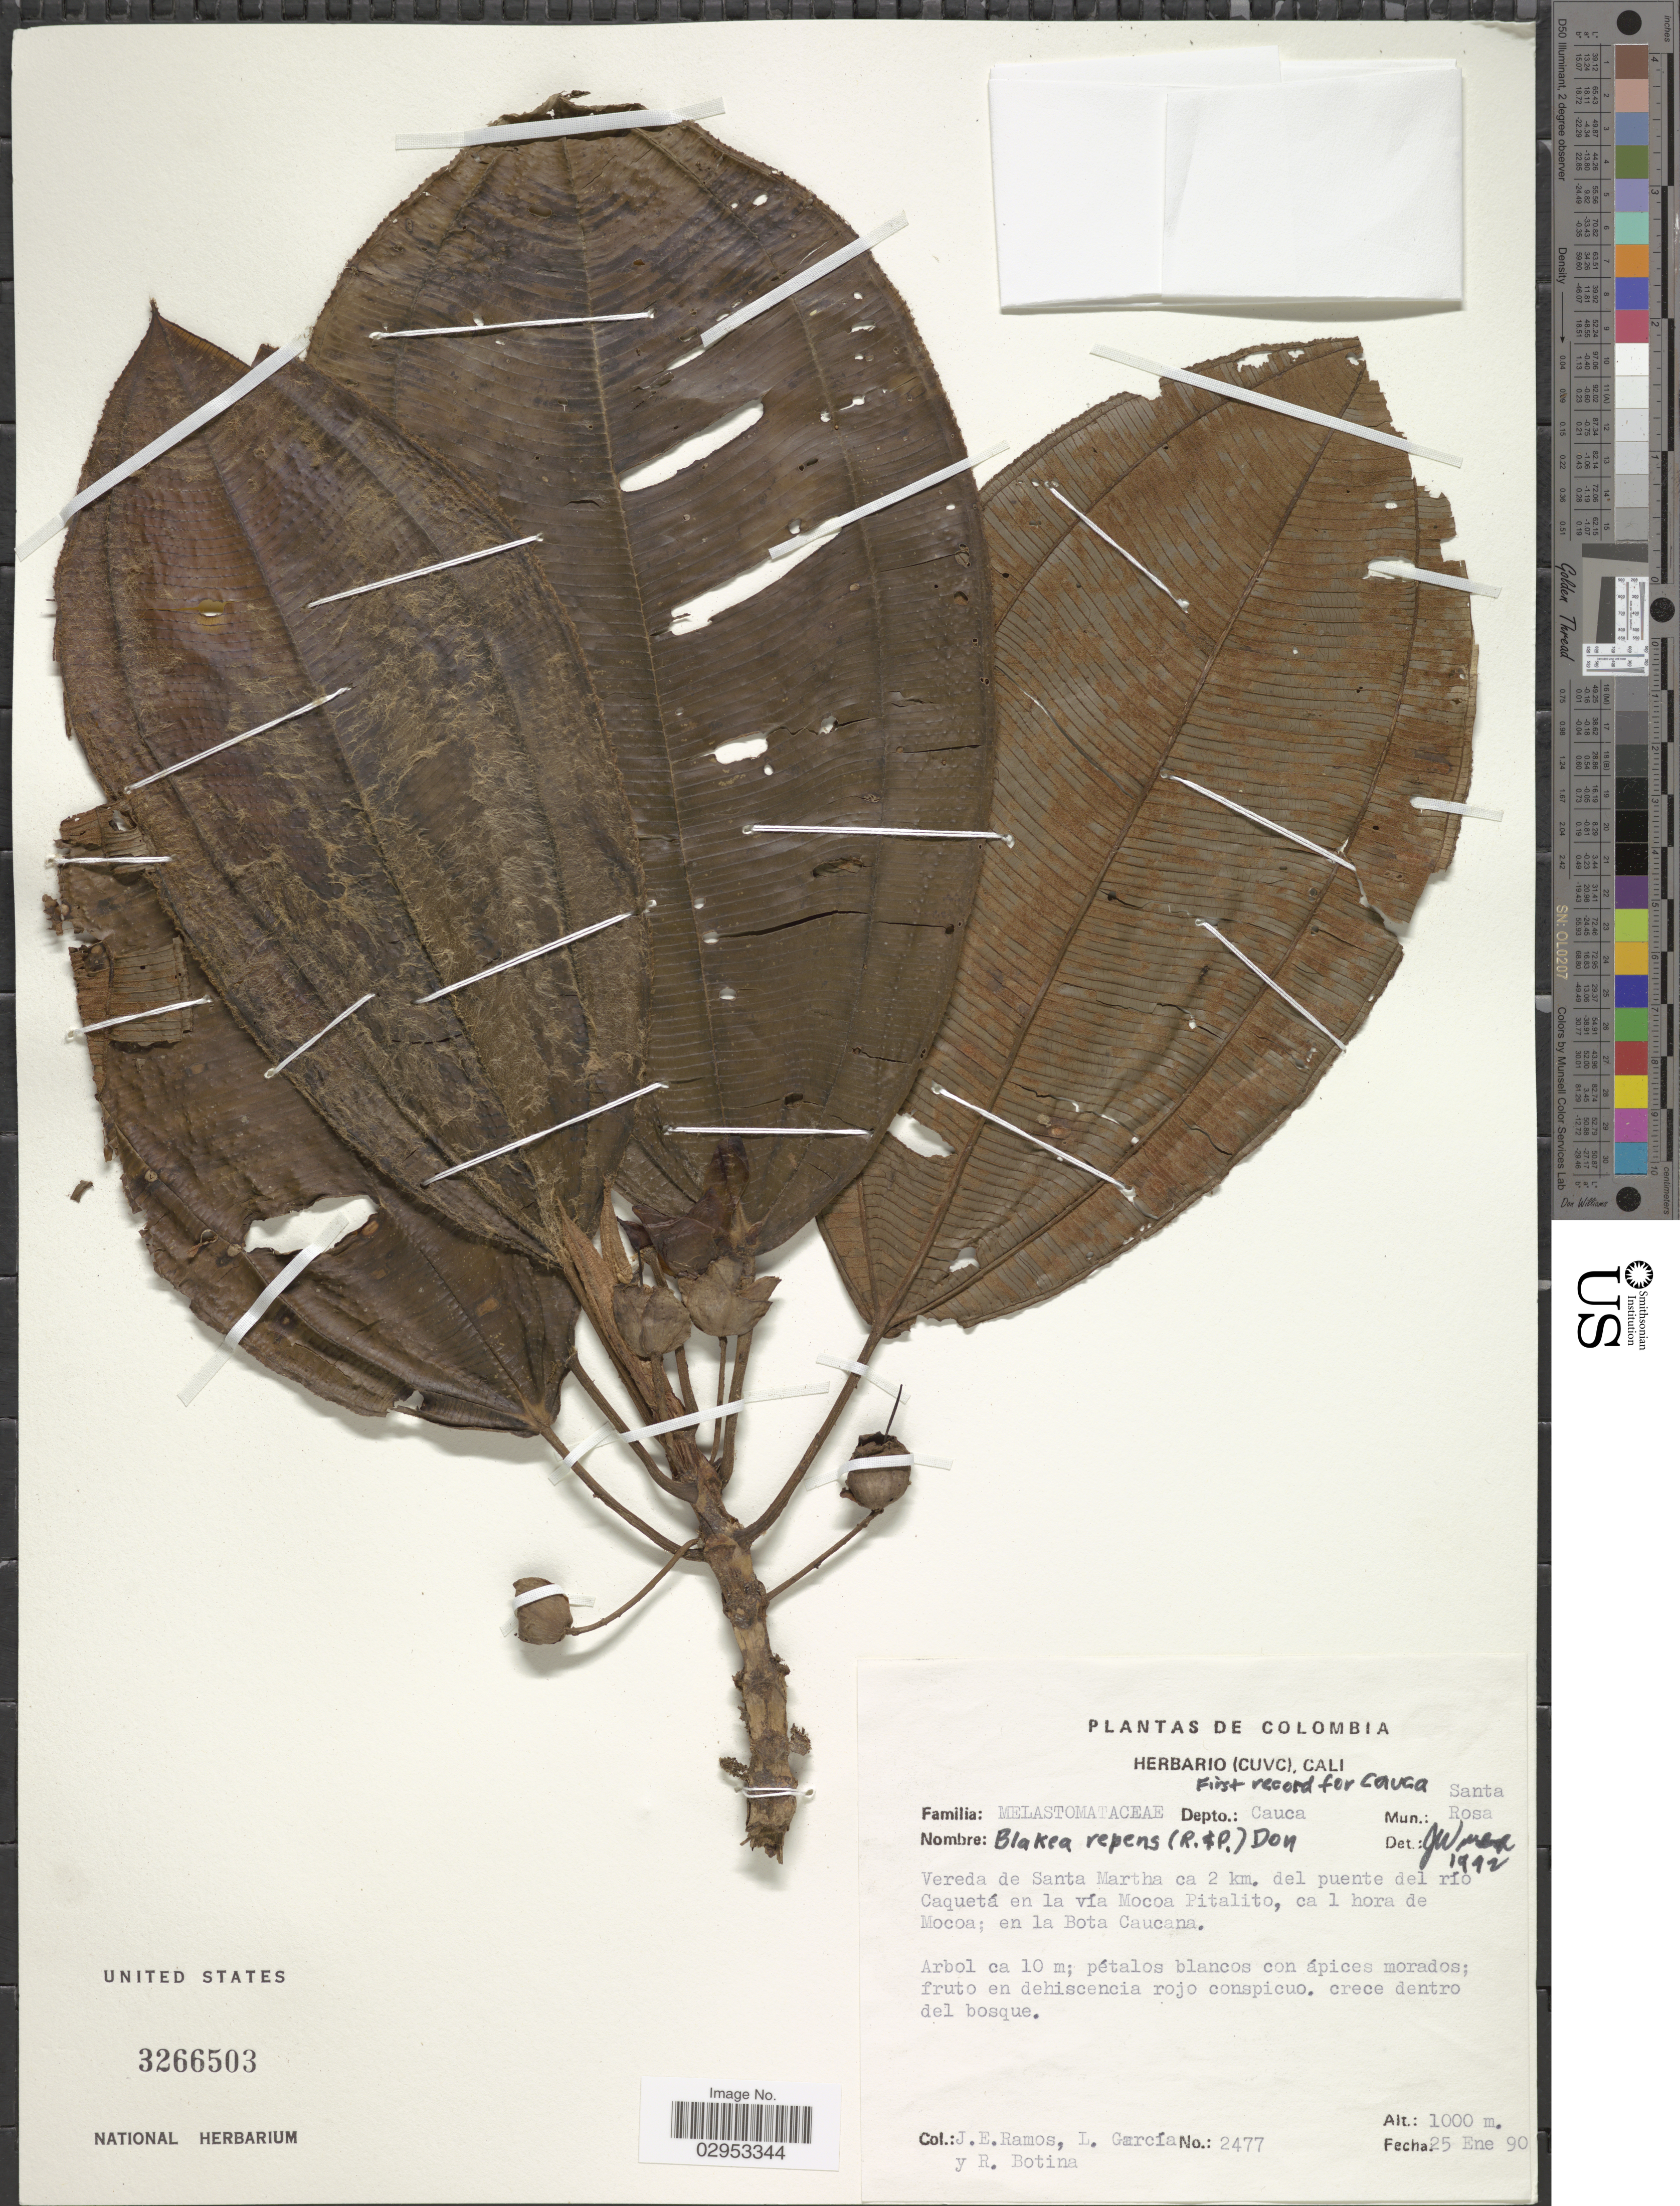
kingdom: Plantae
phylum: Tracheophyta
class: Magnoliopsida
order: Myrtales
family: Melastomataceae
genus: Blakea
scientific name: Blakea repens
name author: (Ruiz & Pav.) D. Don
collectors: J. E. Ramos, L. Garcia & R. Botina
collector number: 2477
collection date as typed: Transcribed d/m/y: 25/1/90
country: Colombia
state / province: Cauca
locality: Depto.: Cauca. Mun.: Santa Rosa. Vereda de Santa Martha ca 25 km. del puente de; río Caquetá en la vía Mocoa Pitalito, ca 1 hora de Mocoa; en la Bota Caucana.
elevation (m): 1000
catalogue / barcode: US 3266503